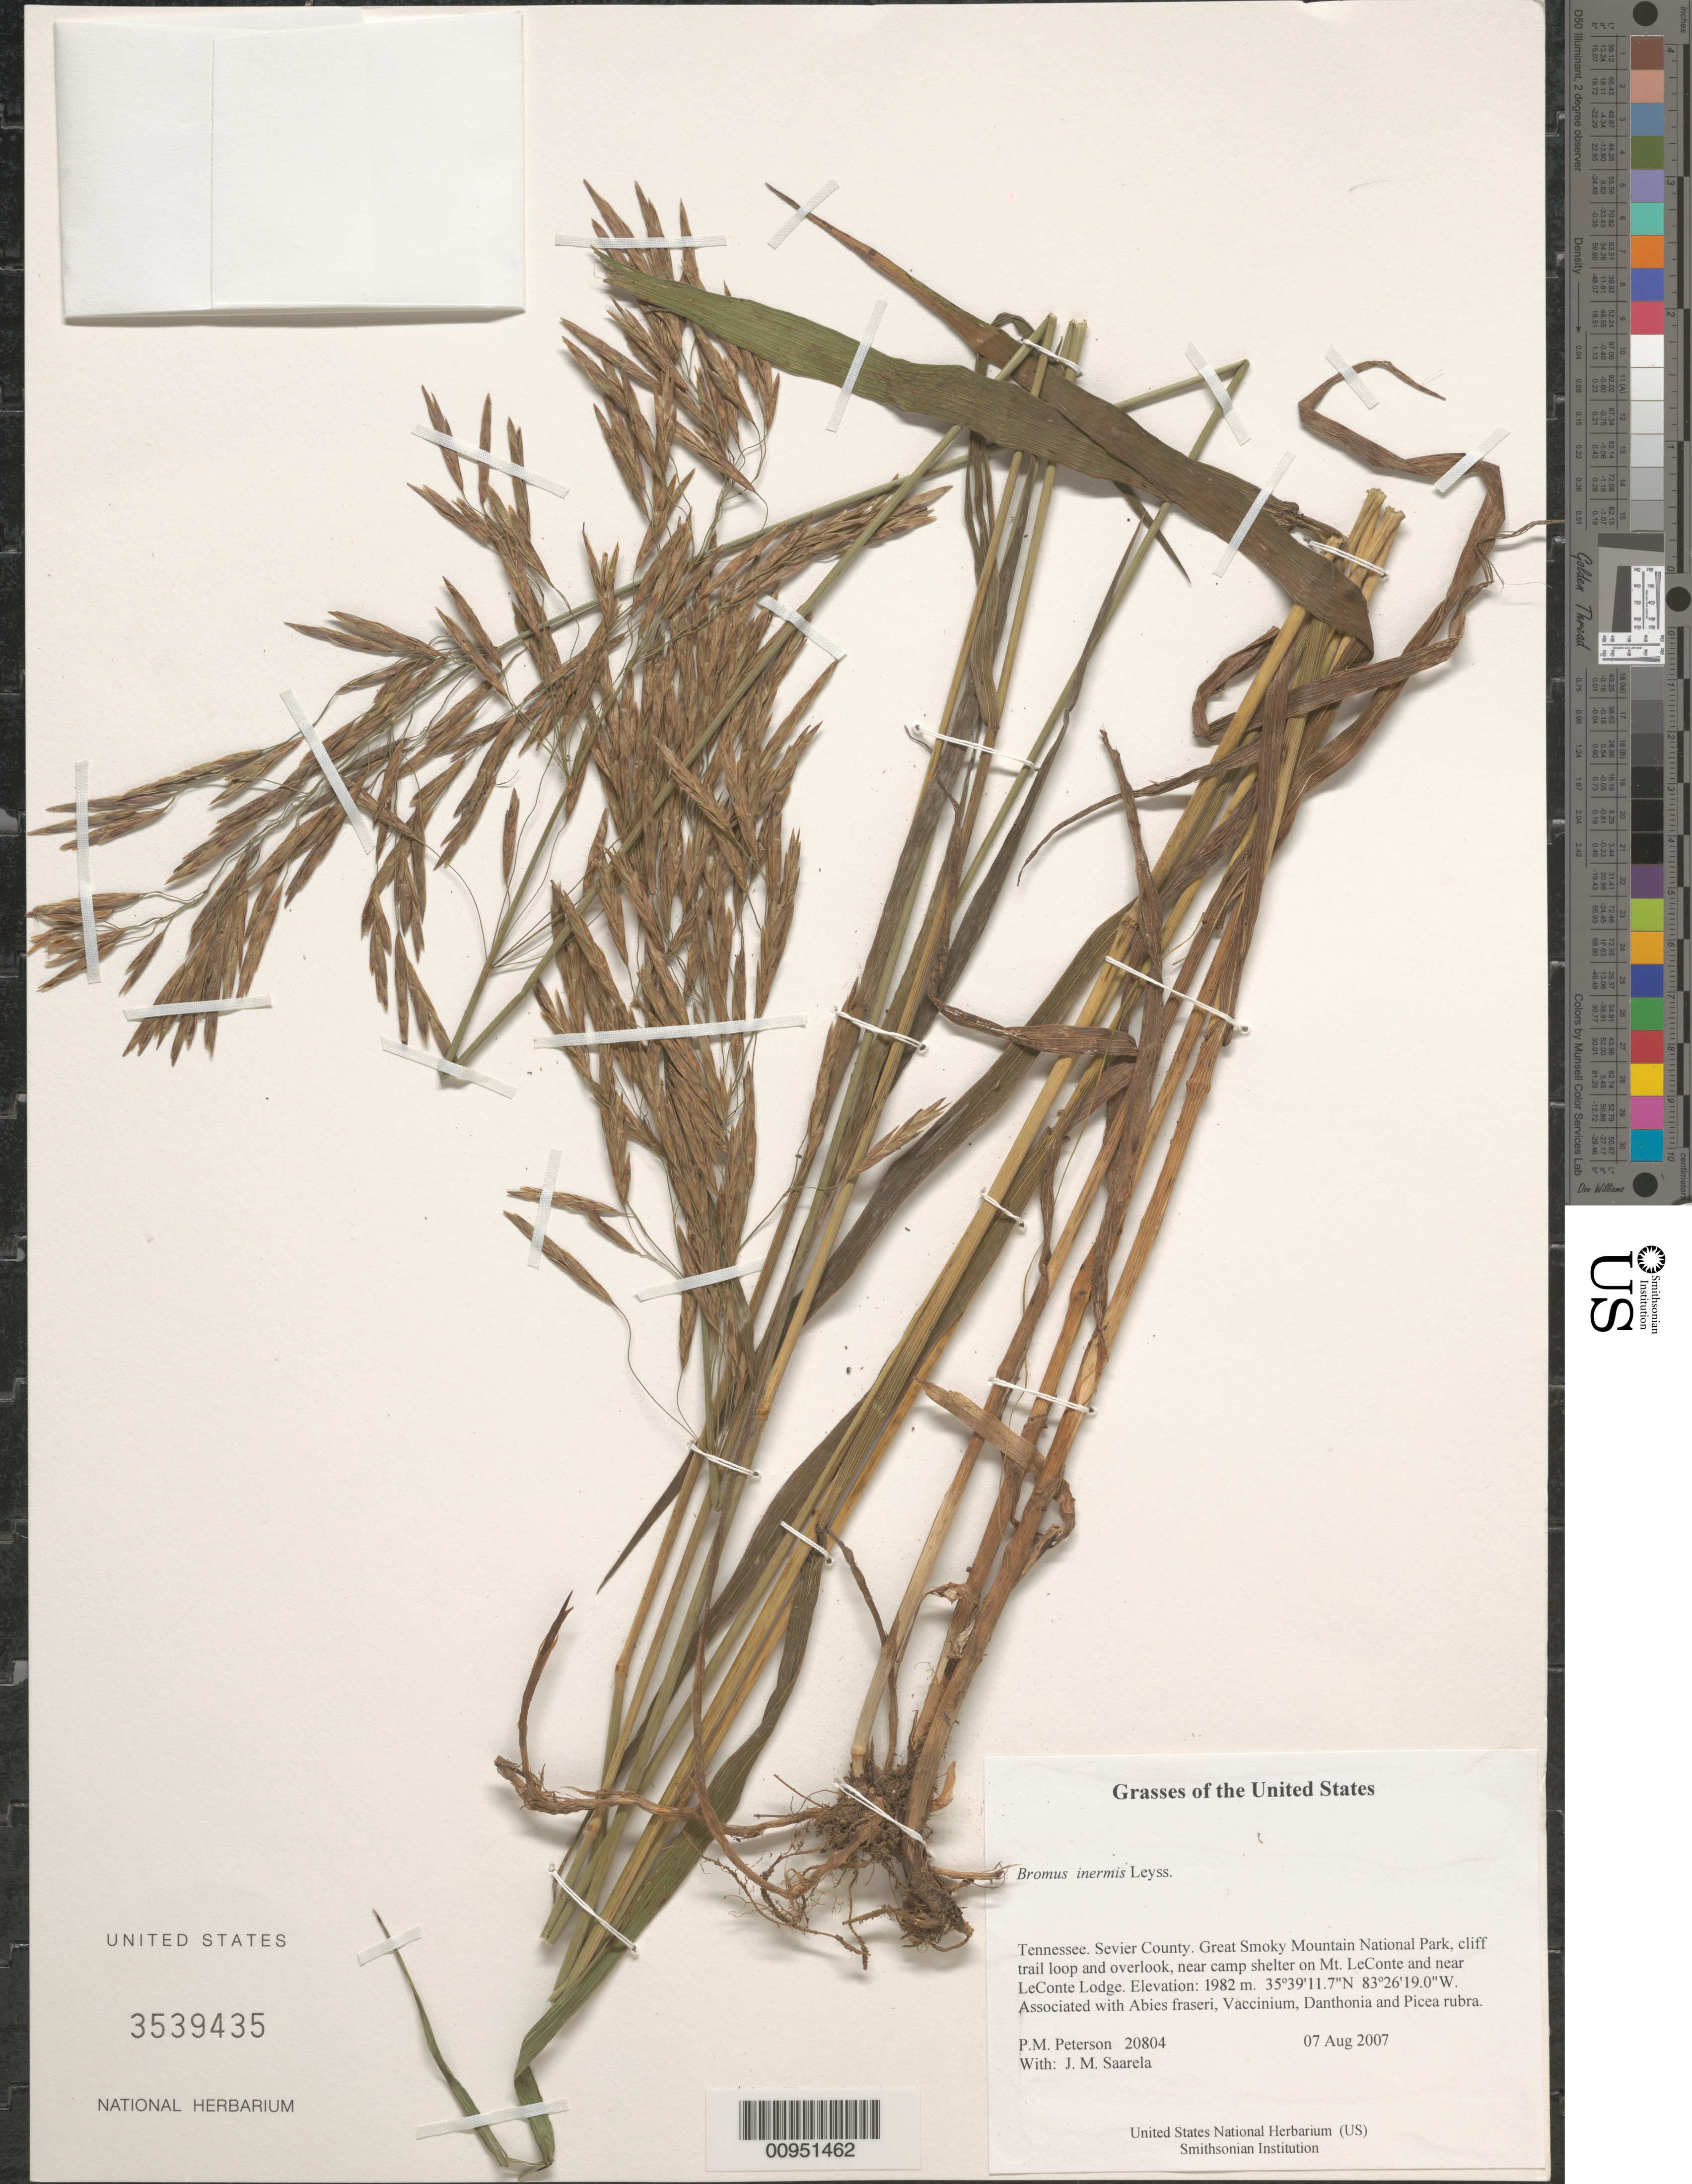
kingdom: Plantae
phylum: Tracheophyta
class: Liliopsida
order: Poales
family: Poaceae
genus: Bromus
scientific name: Bromus inermis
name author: Leyss.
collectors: P. M. Peterson & J. Saarela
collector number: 20804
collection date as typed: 07 Aug 2007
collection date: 2007-08-07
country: United States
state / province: Tennessee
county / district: Sevier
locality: Great Smoky Mountain National Park, cliff trail loop and overlook, near camp shelter on Mt. LeConte and near LeConte Lodge.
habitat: Associated with Abies fraseri, Vaccinium, Danthonia and Picea rubra.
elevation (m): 1982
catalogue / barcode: US 3539435